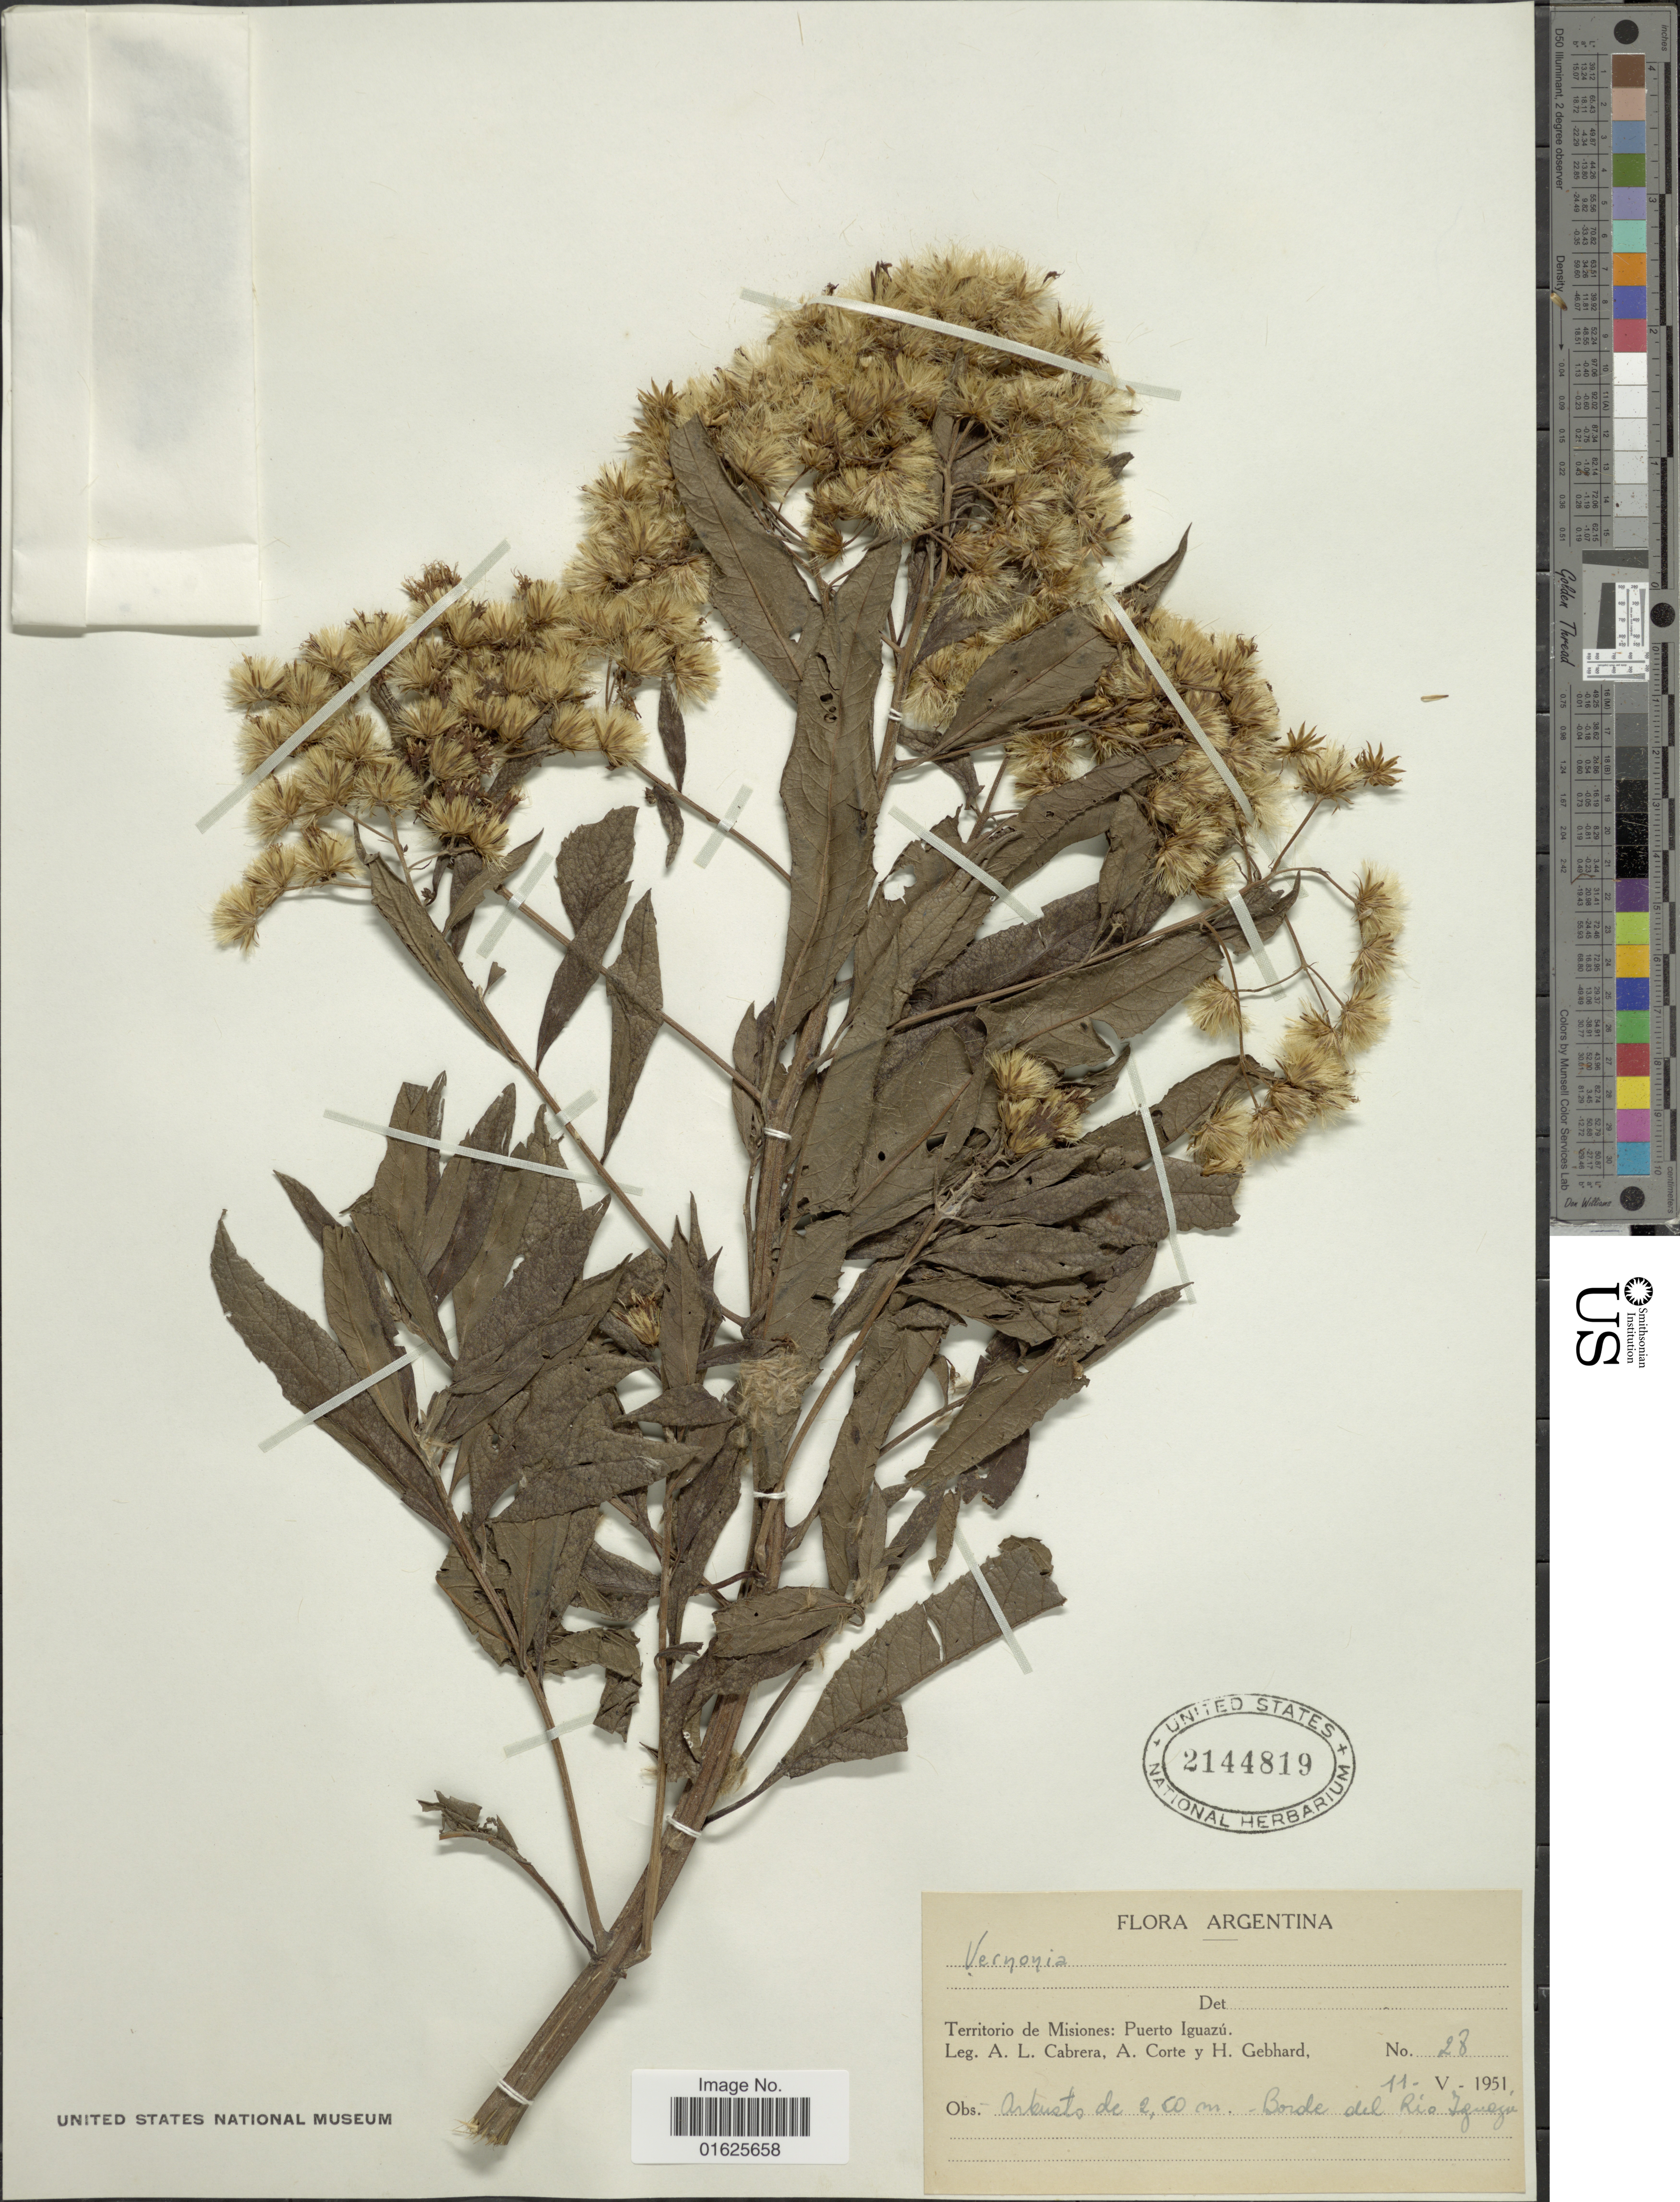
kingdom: Plantae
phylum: Tracheophyta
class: Magnoliopsida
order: Asterales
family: Asteraceae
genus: Vernonanthura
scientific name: Vernonanthura tweedieana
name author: (Baker) H. Rob.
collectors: A. L. Cabrera, A. Corte & H. Gebhard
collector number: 28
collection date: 1951-05-11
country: Argentina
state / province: Misiones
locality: Territoria de Misiones: Puerto Iguazú, Borde del Río Iguazú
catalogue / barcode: US 2144819